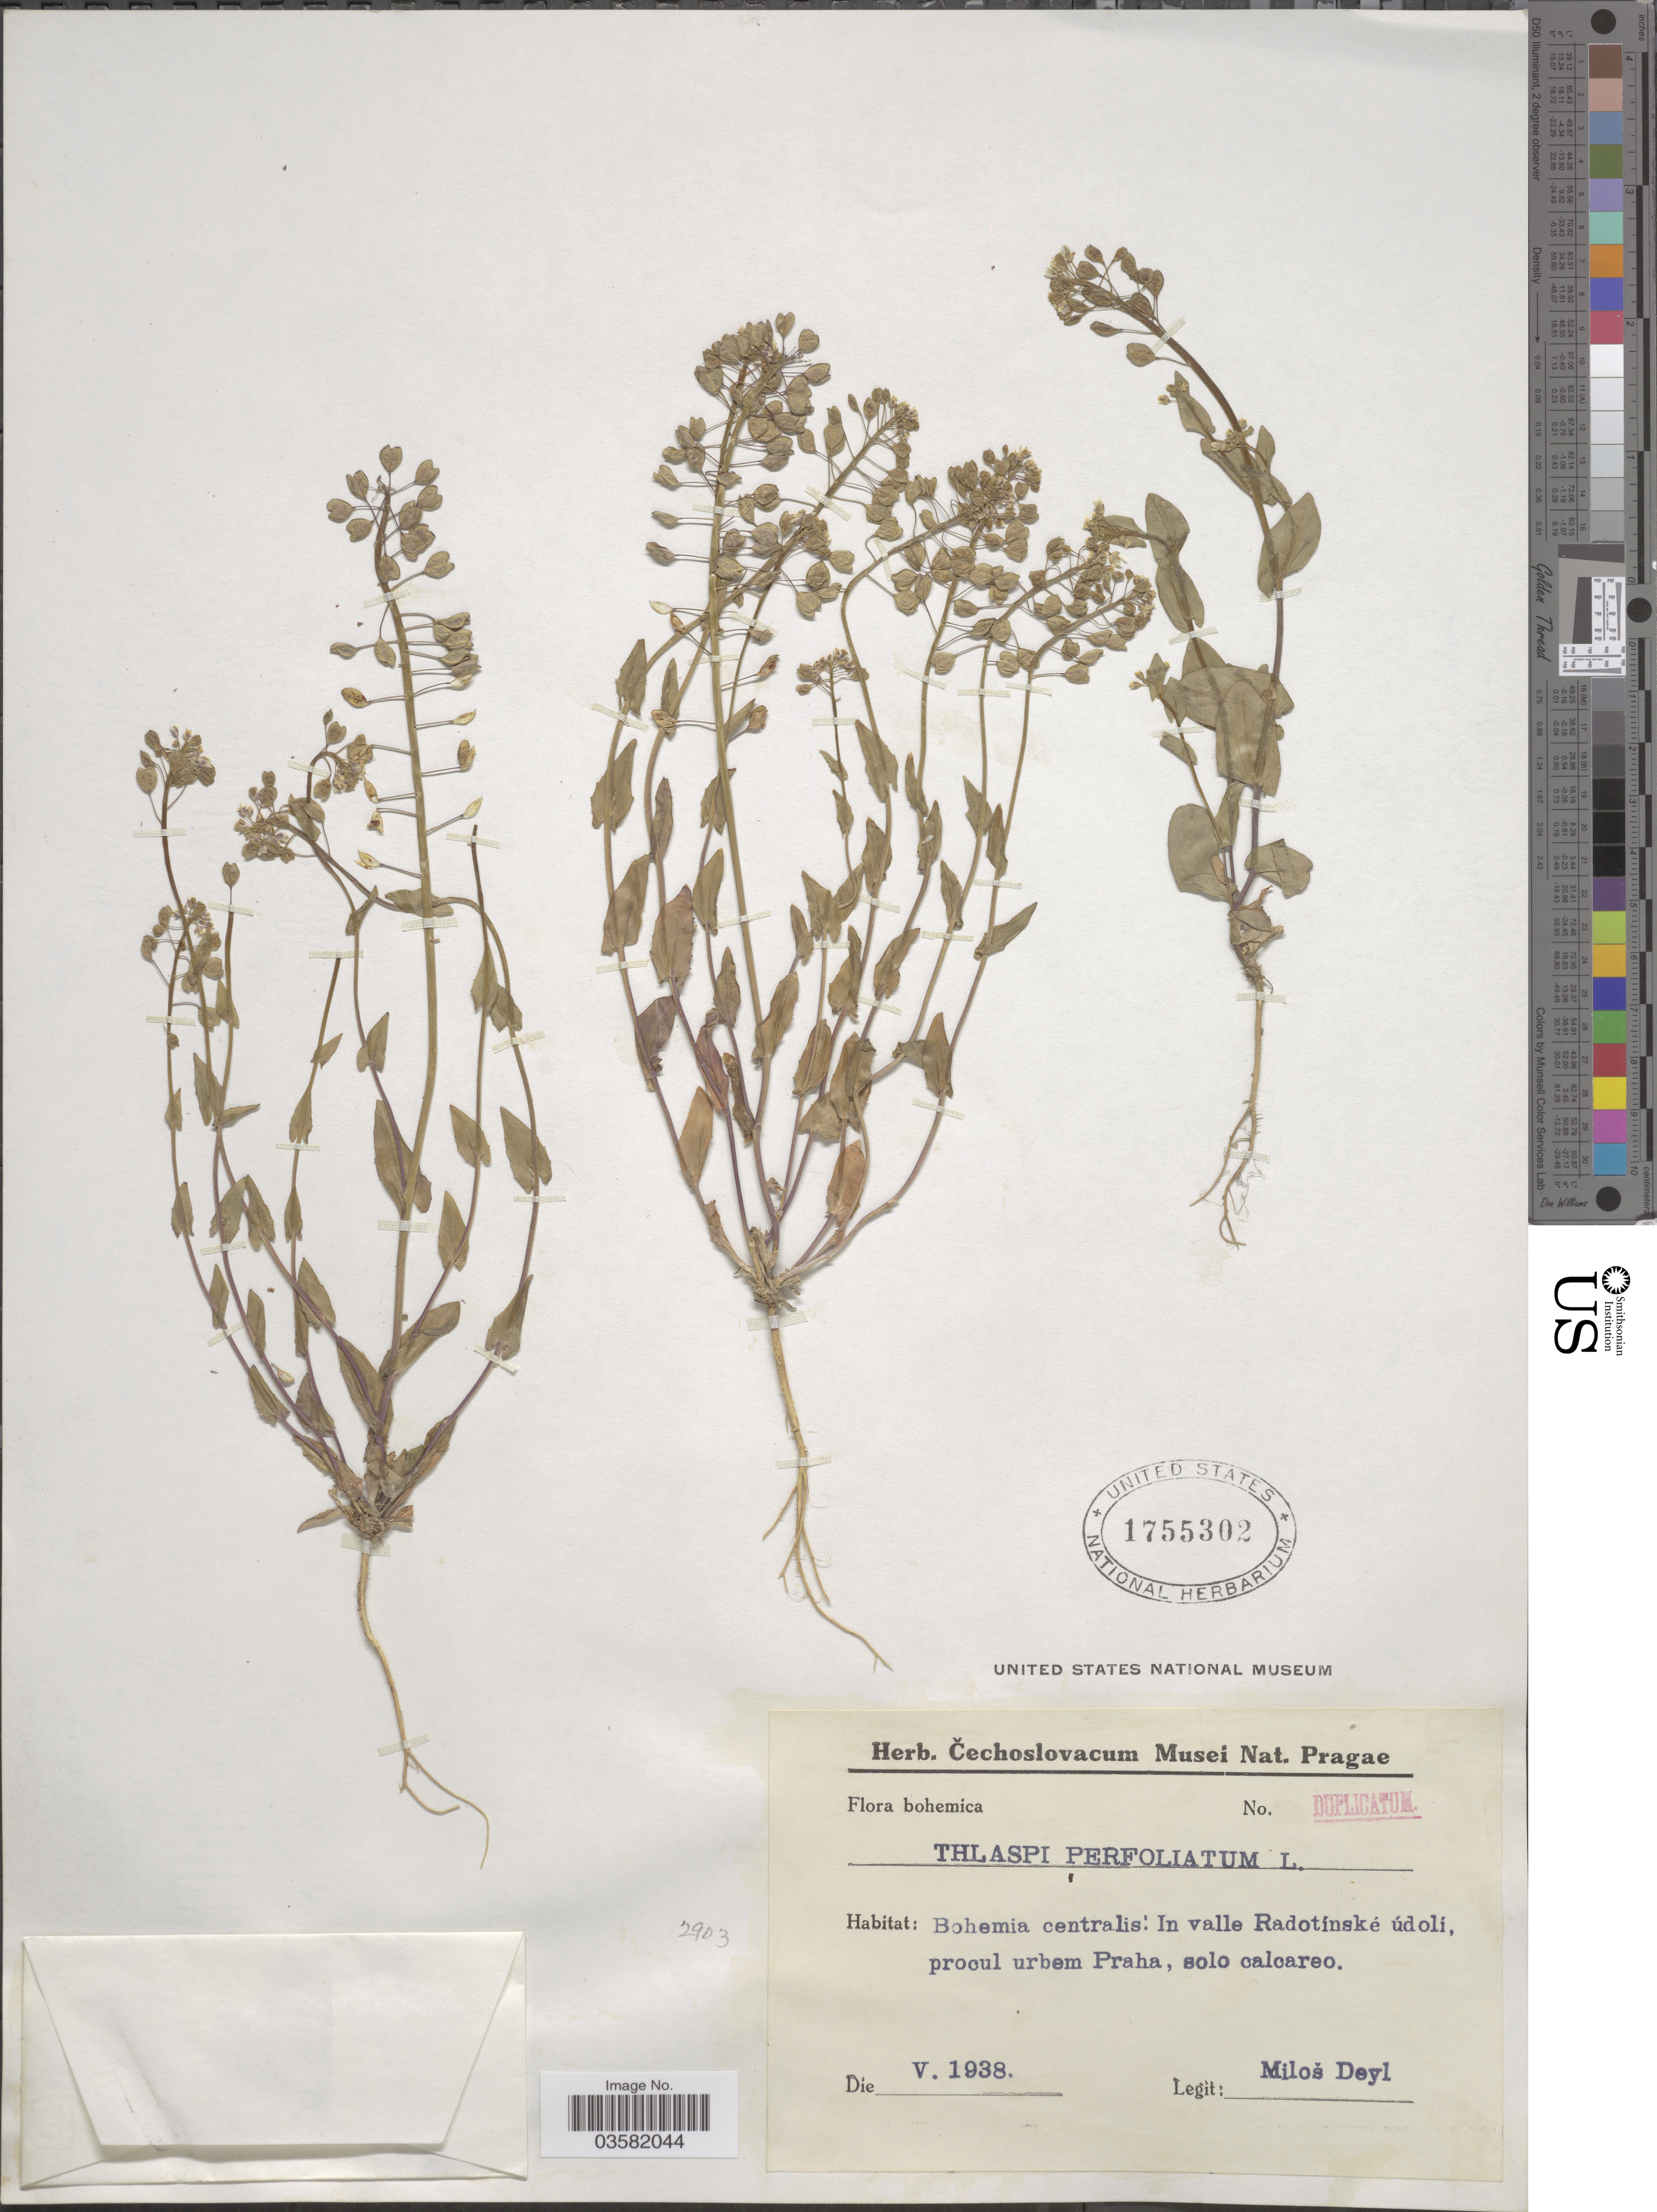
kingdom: Plantae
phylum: Tracheophyta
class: Magnoliopsida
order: Brassicales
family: Brassicaceae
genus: Thlaspi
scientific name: Thlaspi perfoliatum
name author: L.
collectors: M. Deyl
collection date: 1938-05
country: Czechia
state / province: Central Bohemian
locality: Bohemica. Bohemia centralis: In valle Radotínské údolí, procul urbem Praha.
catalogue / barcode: US 1755302